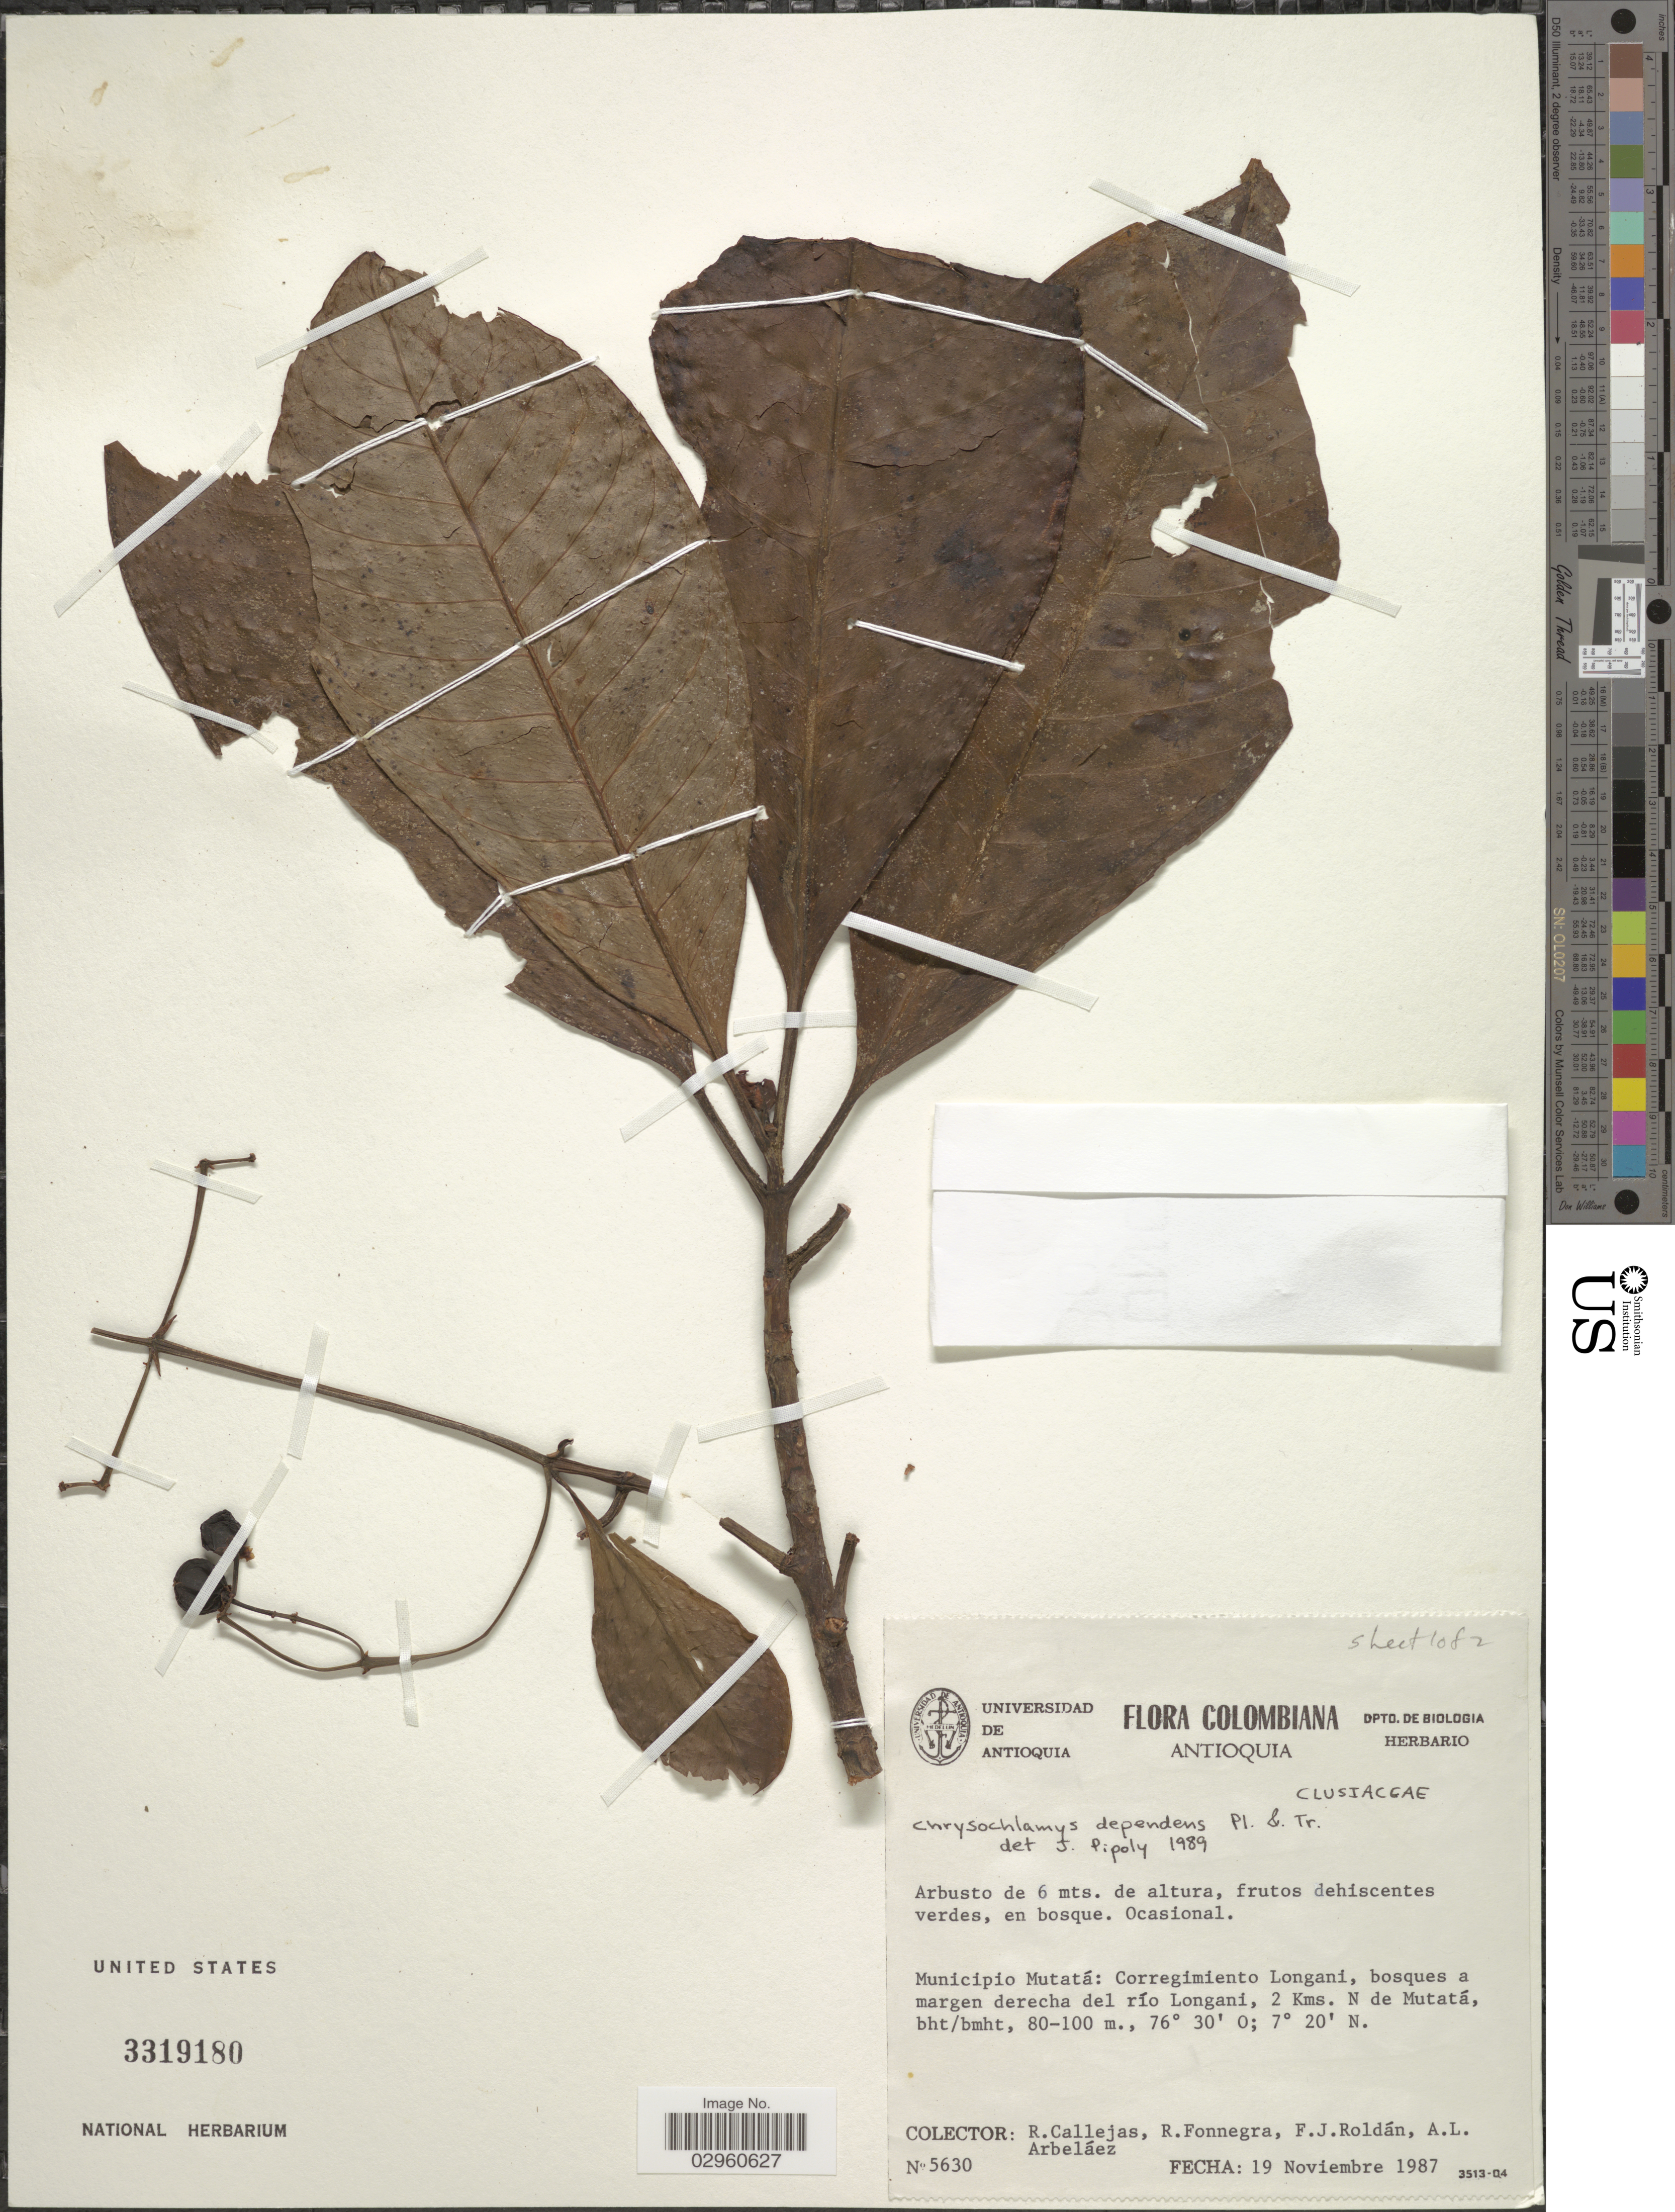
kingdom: Plantae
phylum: Tracheophyta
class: Magnoliopsida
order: Malpighiales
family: Clusiaceae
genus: Chrysochlamys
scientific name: Chrysochlamys dependens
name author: Planch. & Triana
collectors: R. Callejas, R. Fonnegra, F. J. Roldán & A. Arbeláez Alvarez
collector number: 5630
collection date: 1987-11-19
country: Colombia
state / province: Antioquia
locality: Municipio Mutatá: Corregimiento Longani, bosques a margen derecha del río Longani, 2 Kms. N de Mutatá.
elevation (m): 80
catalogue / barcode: US 3319180